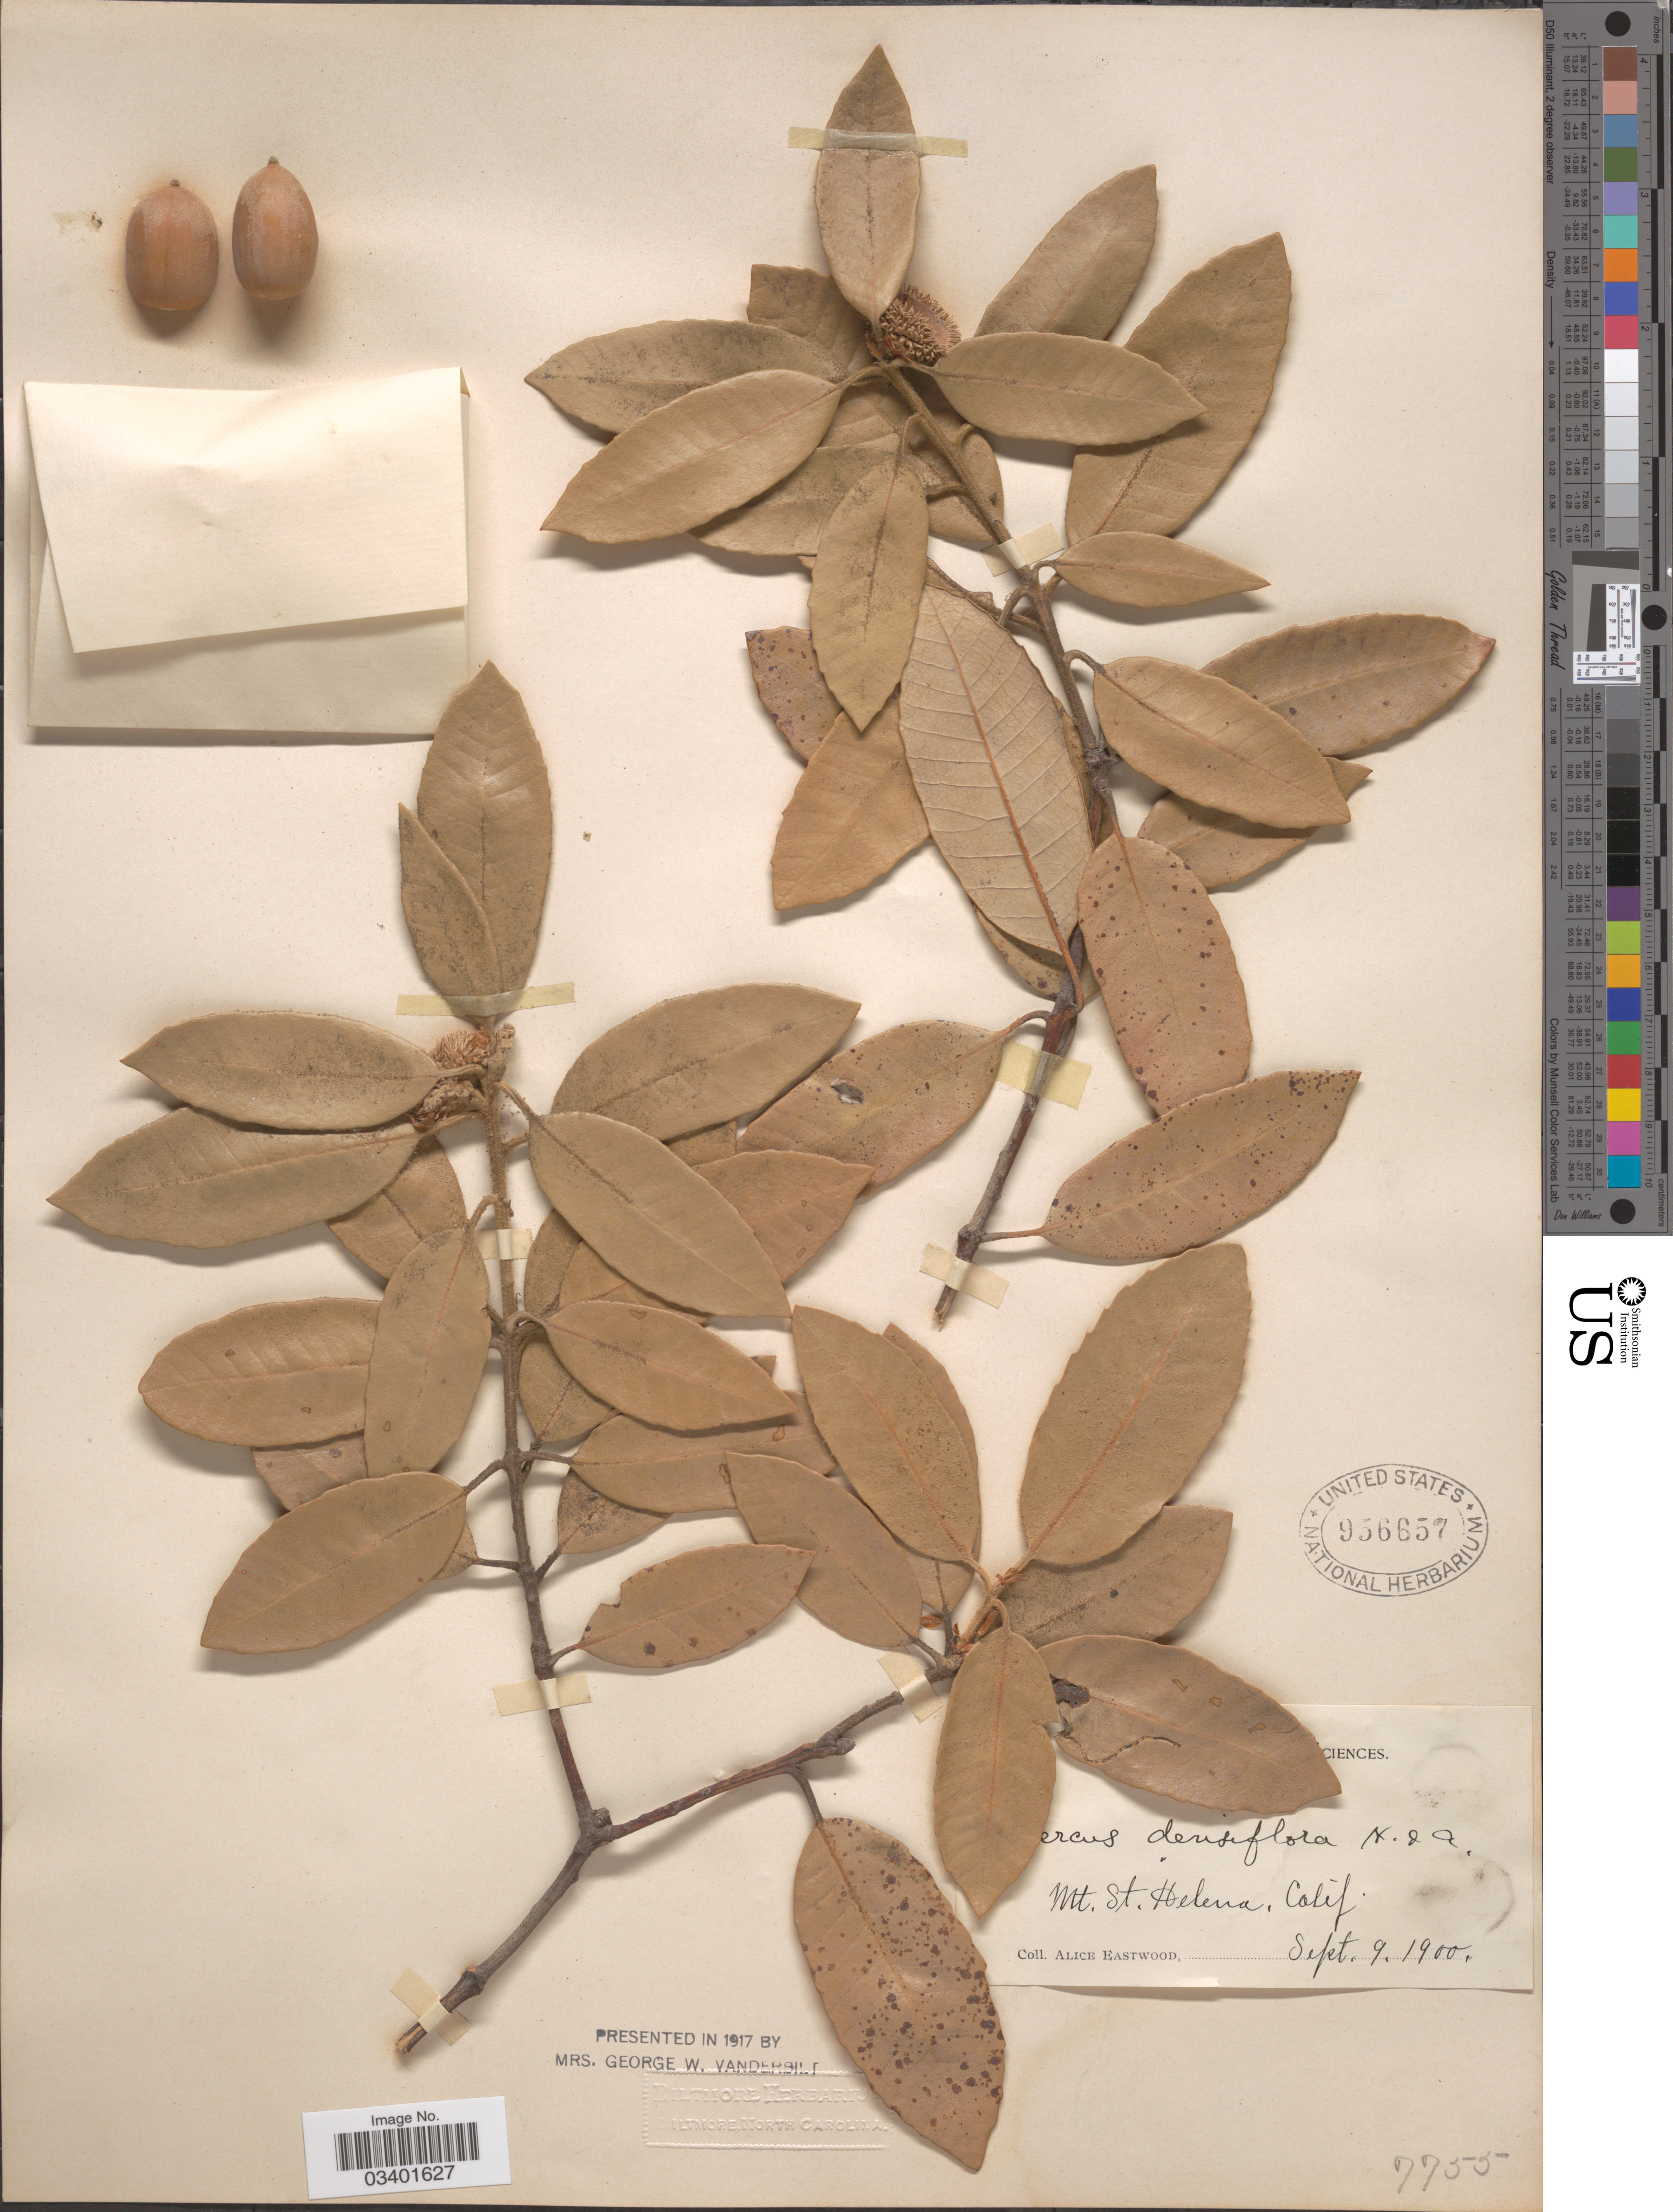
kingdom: Plantae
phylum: Tracheophyta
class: Magnoliopsida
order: Fagales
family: Fagaceae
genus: Notholithocarpus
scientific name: Notholithocarpus densiflorus var. densiflorus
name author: (Hook. & Arn.) P. S. Manos et al.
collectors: A. Eastwood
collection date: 1900-09-09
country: United States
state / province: California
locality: Mt. St. Helena.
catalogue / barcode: US 956657